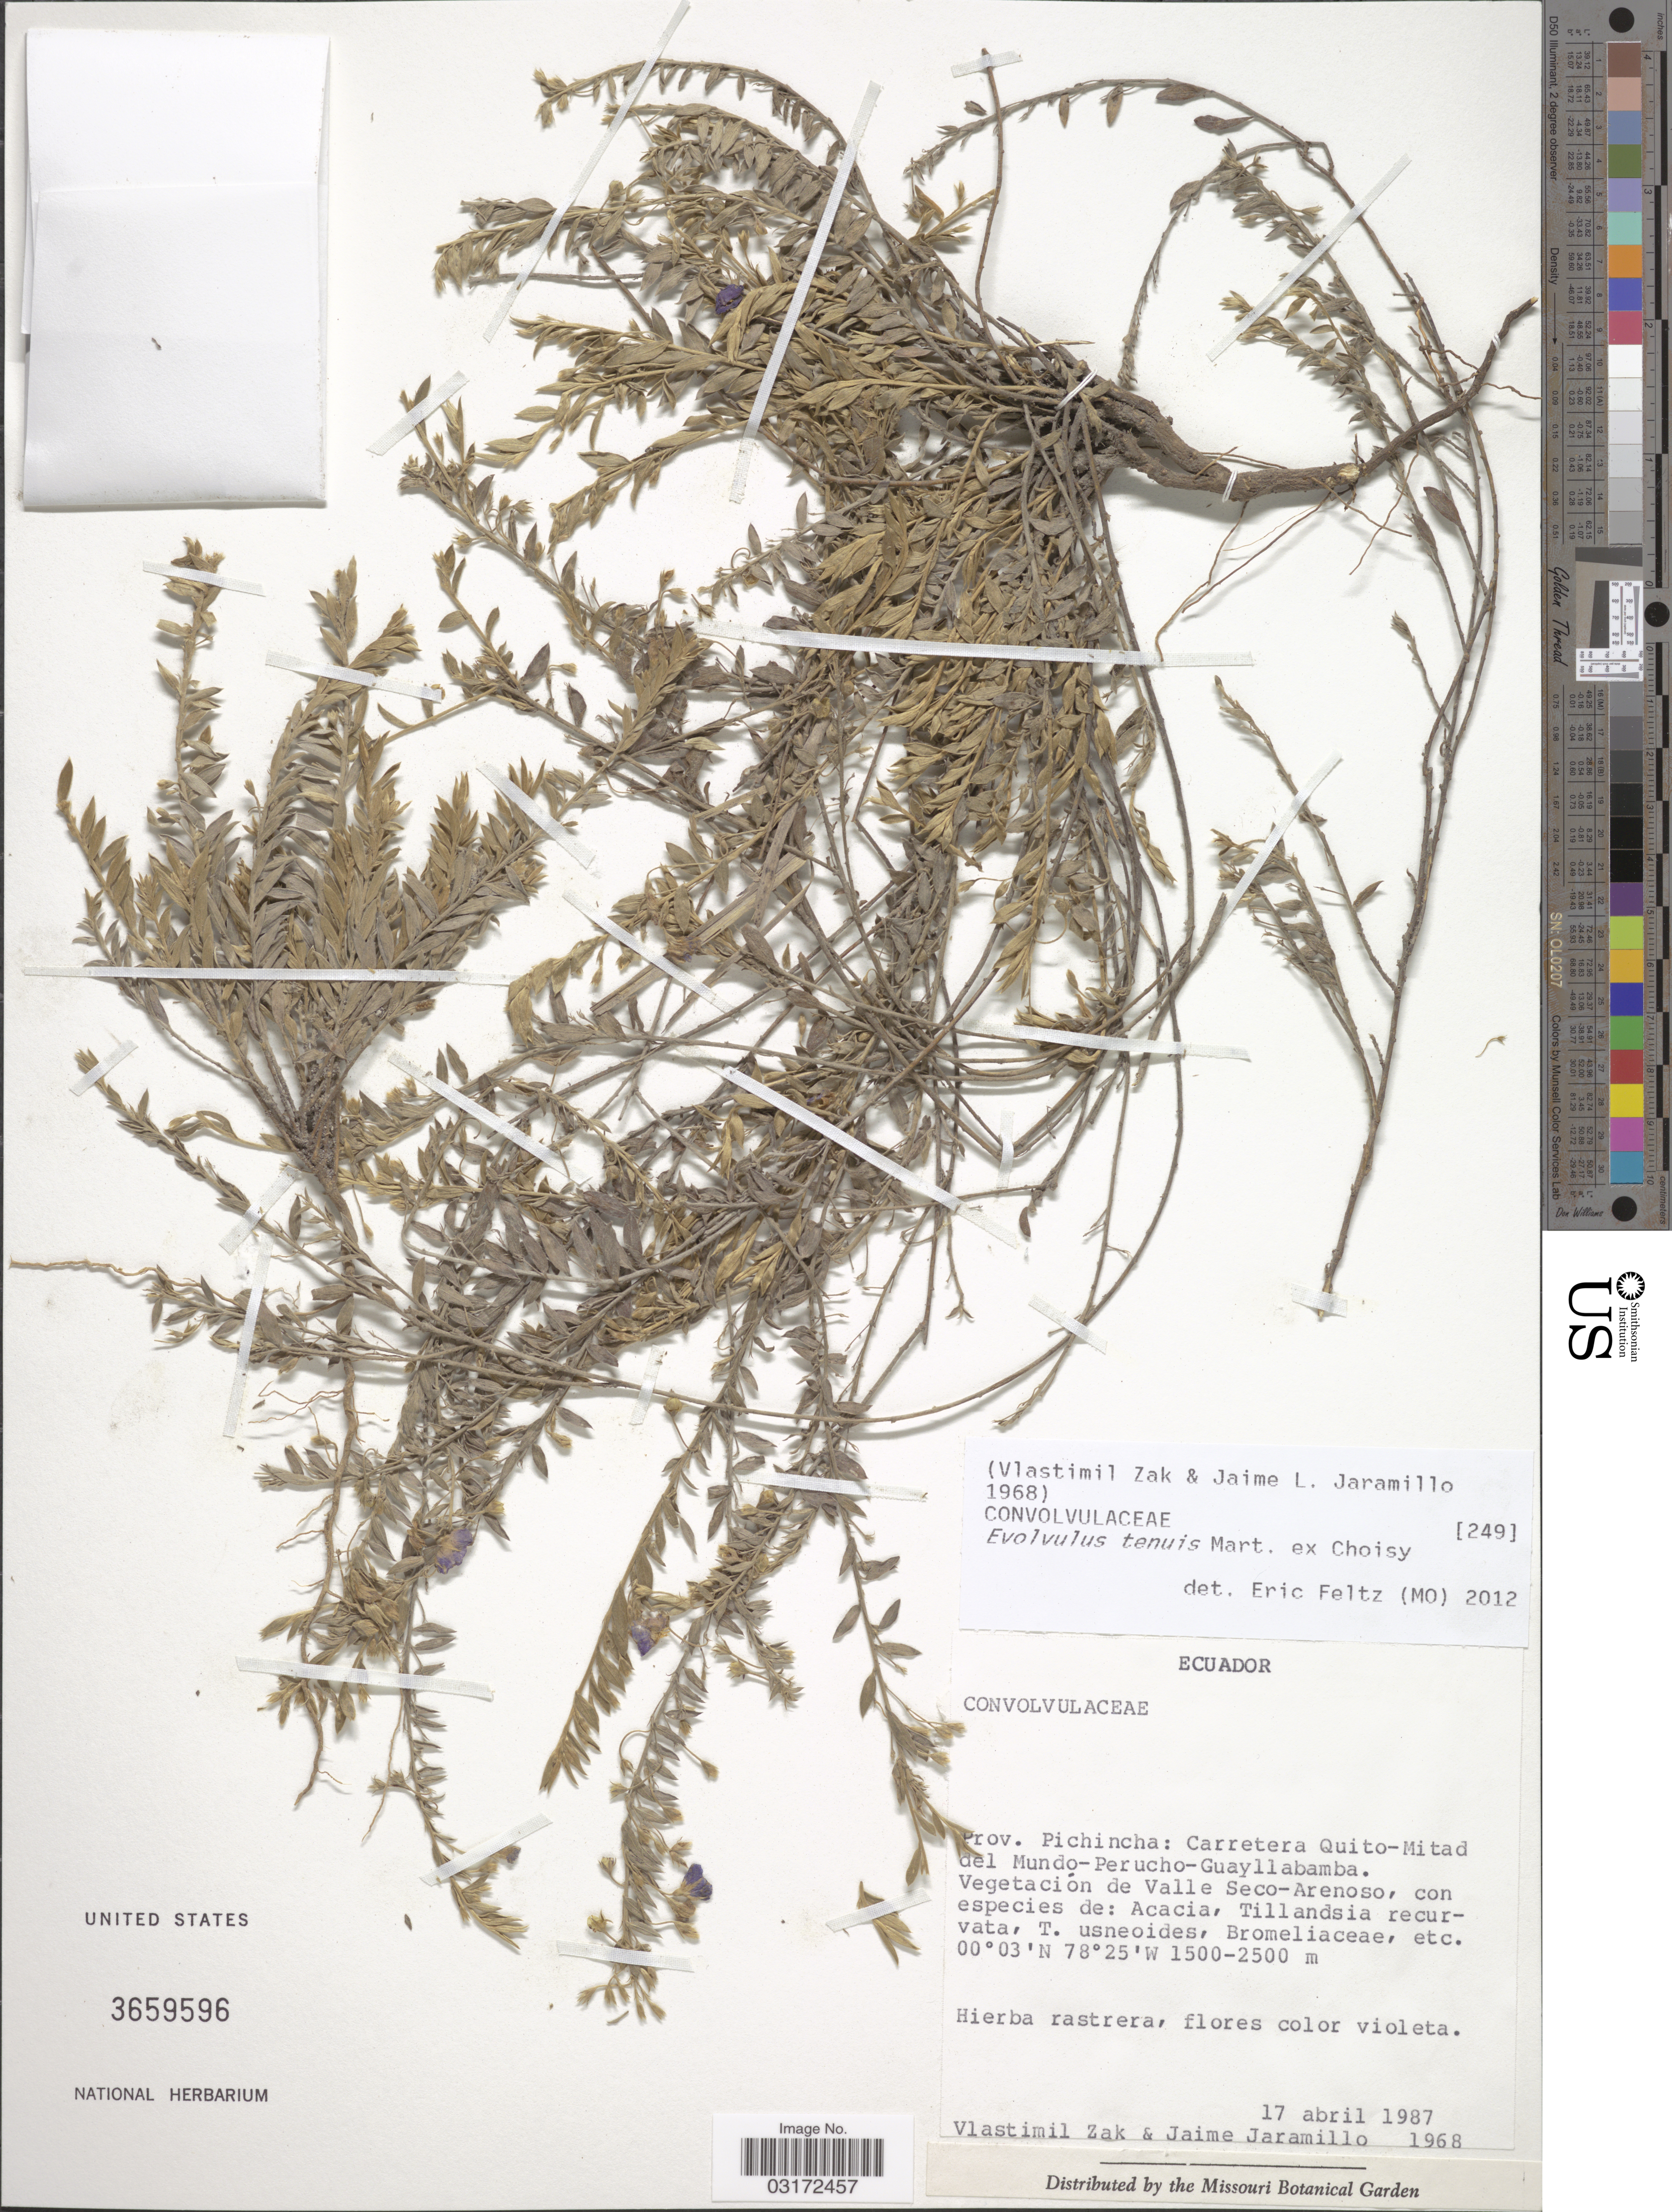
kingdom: Plantae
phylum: Tracheophyta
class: Magnoliopsida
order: Solanales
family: Convolvulaceae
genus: Evolvulus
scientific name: Evolvulus tenuis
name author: Mart. ex Choisy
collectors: V. Zak & J. Jaramillo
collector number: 1968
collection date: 1987-04-17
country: Ecuador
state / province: Pichincha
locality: Carretera Quito-Mitad del Mundo-Perucho-Guayllabamba. Vegetación de Valle Seco-Arenoso.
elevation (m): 1500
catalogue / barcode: US 3659596